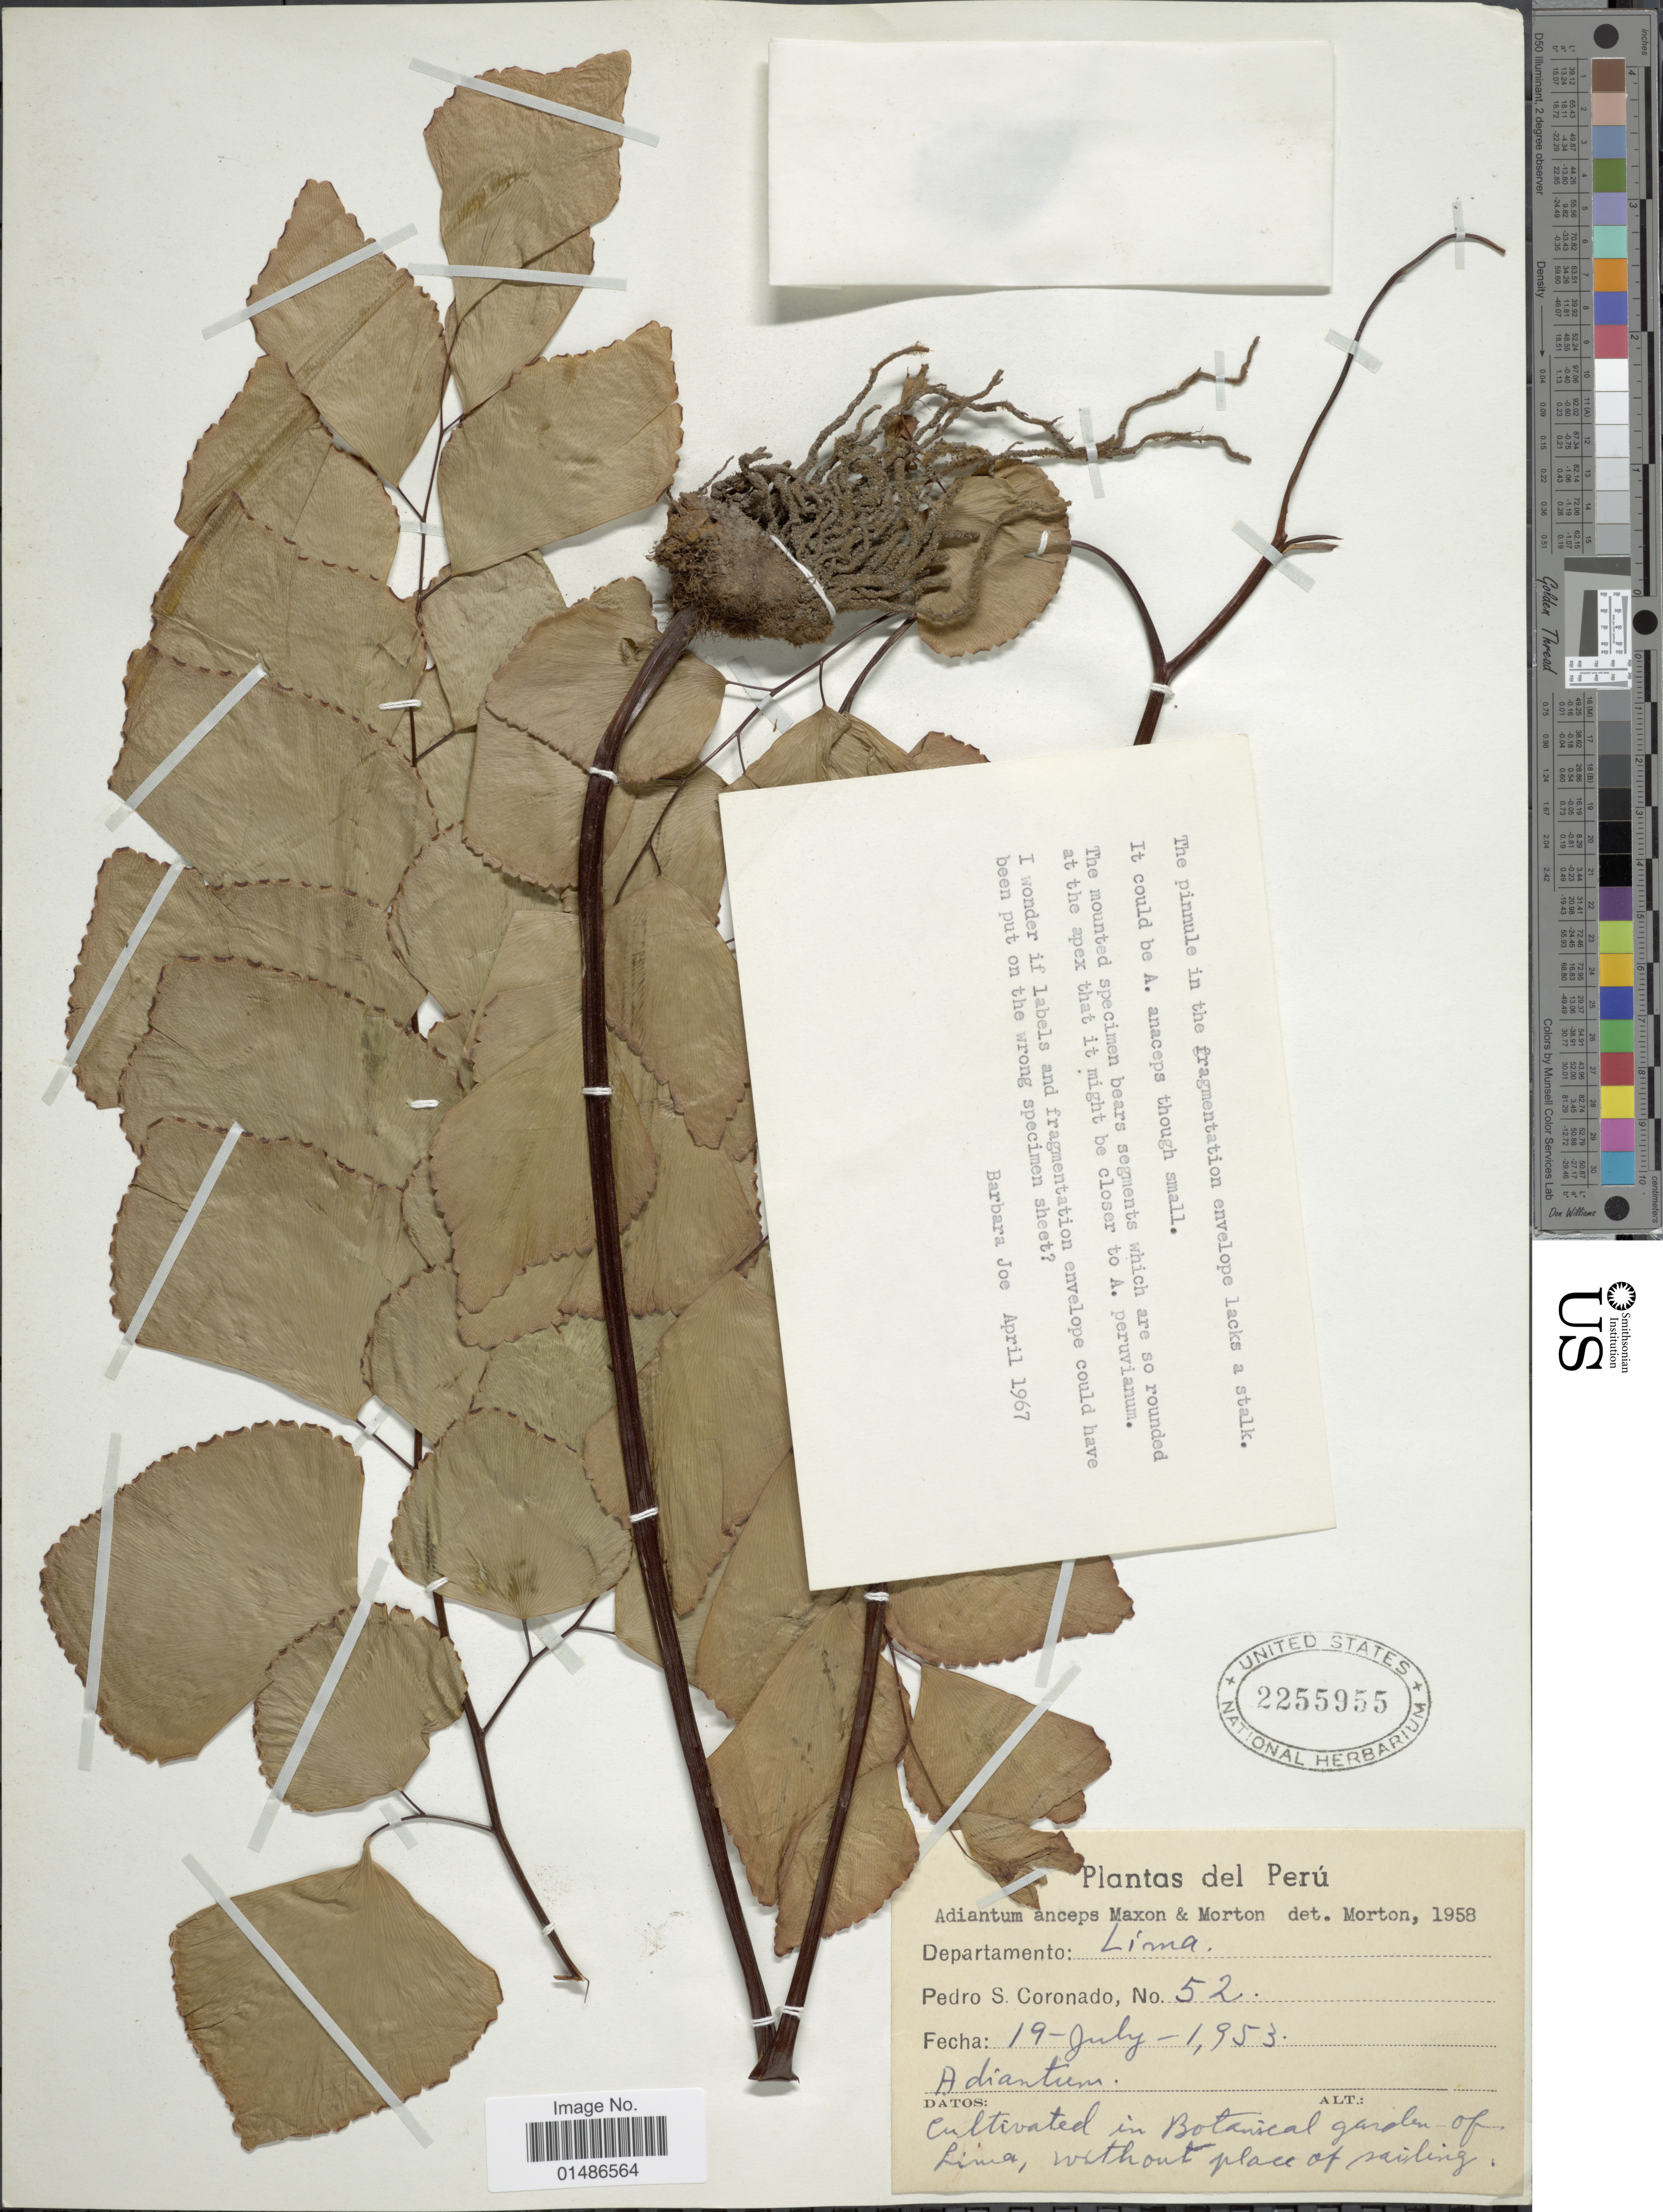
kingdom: Plantae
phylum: Tracheophyta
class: Polypodiopsida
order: Polypodiales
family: Pteridaceae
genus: Adiantum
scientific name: Adiantum anceps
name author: Maxon & C.V. Morton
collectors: P. Coronado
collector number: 52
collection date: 1953-07-19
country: Peru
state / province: Lima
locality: Cultivated in Botanical garden of Lima, without place of sailing.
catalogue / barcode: US 2255955